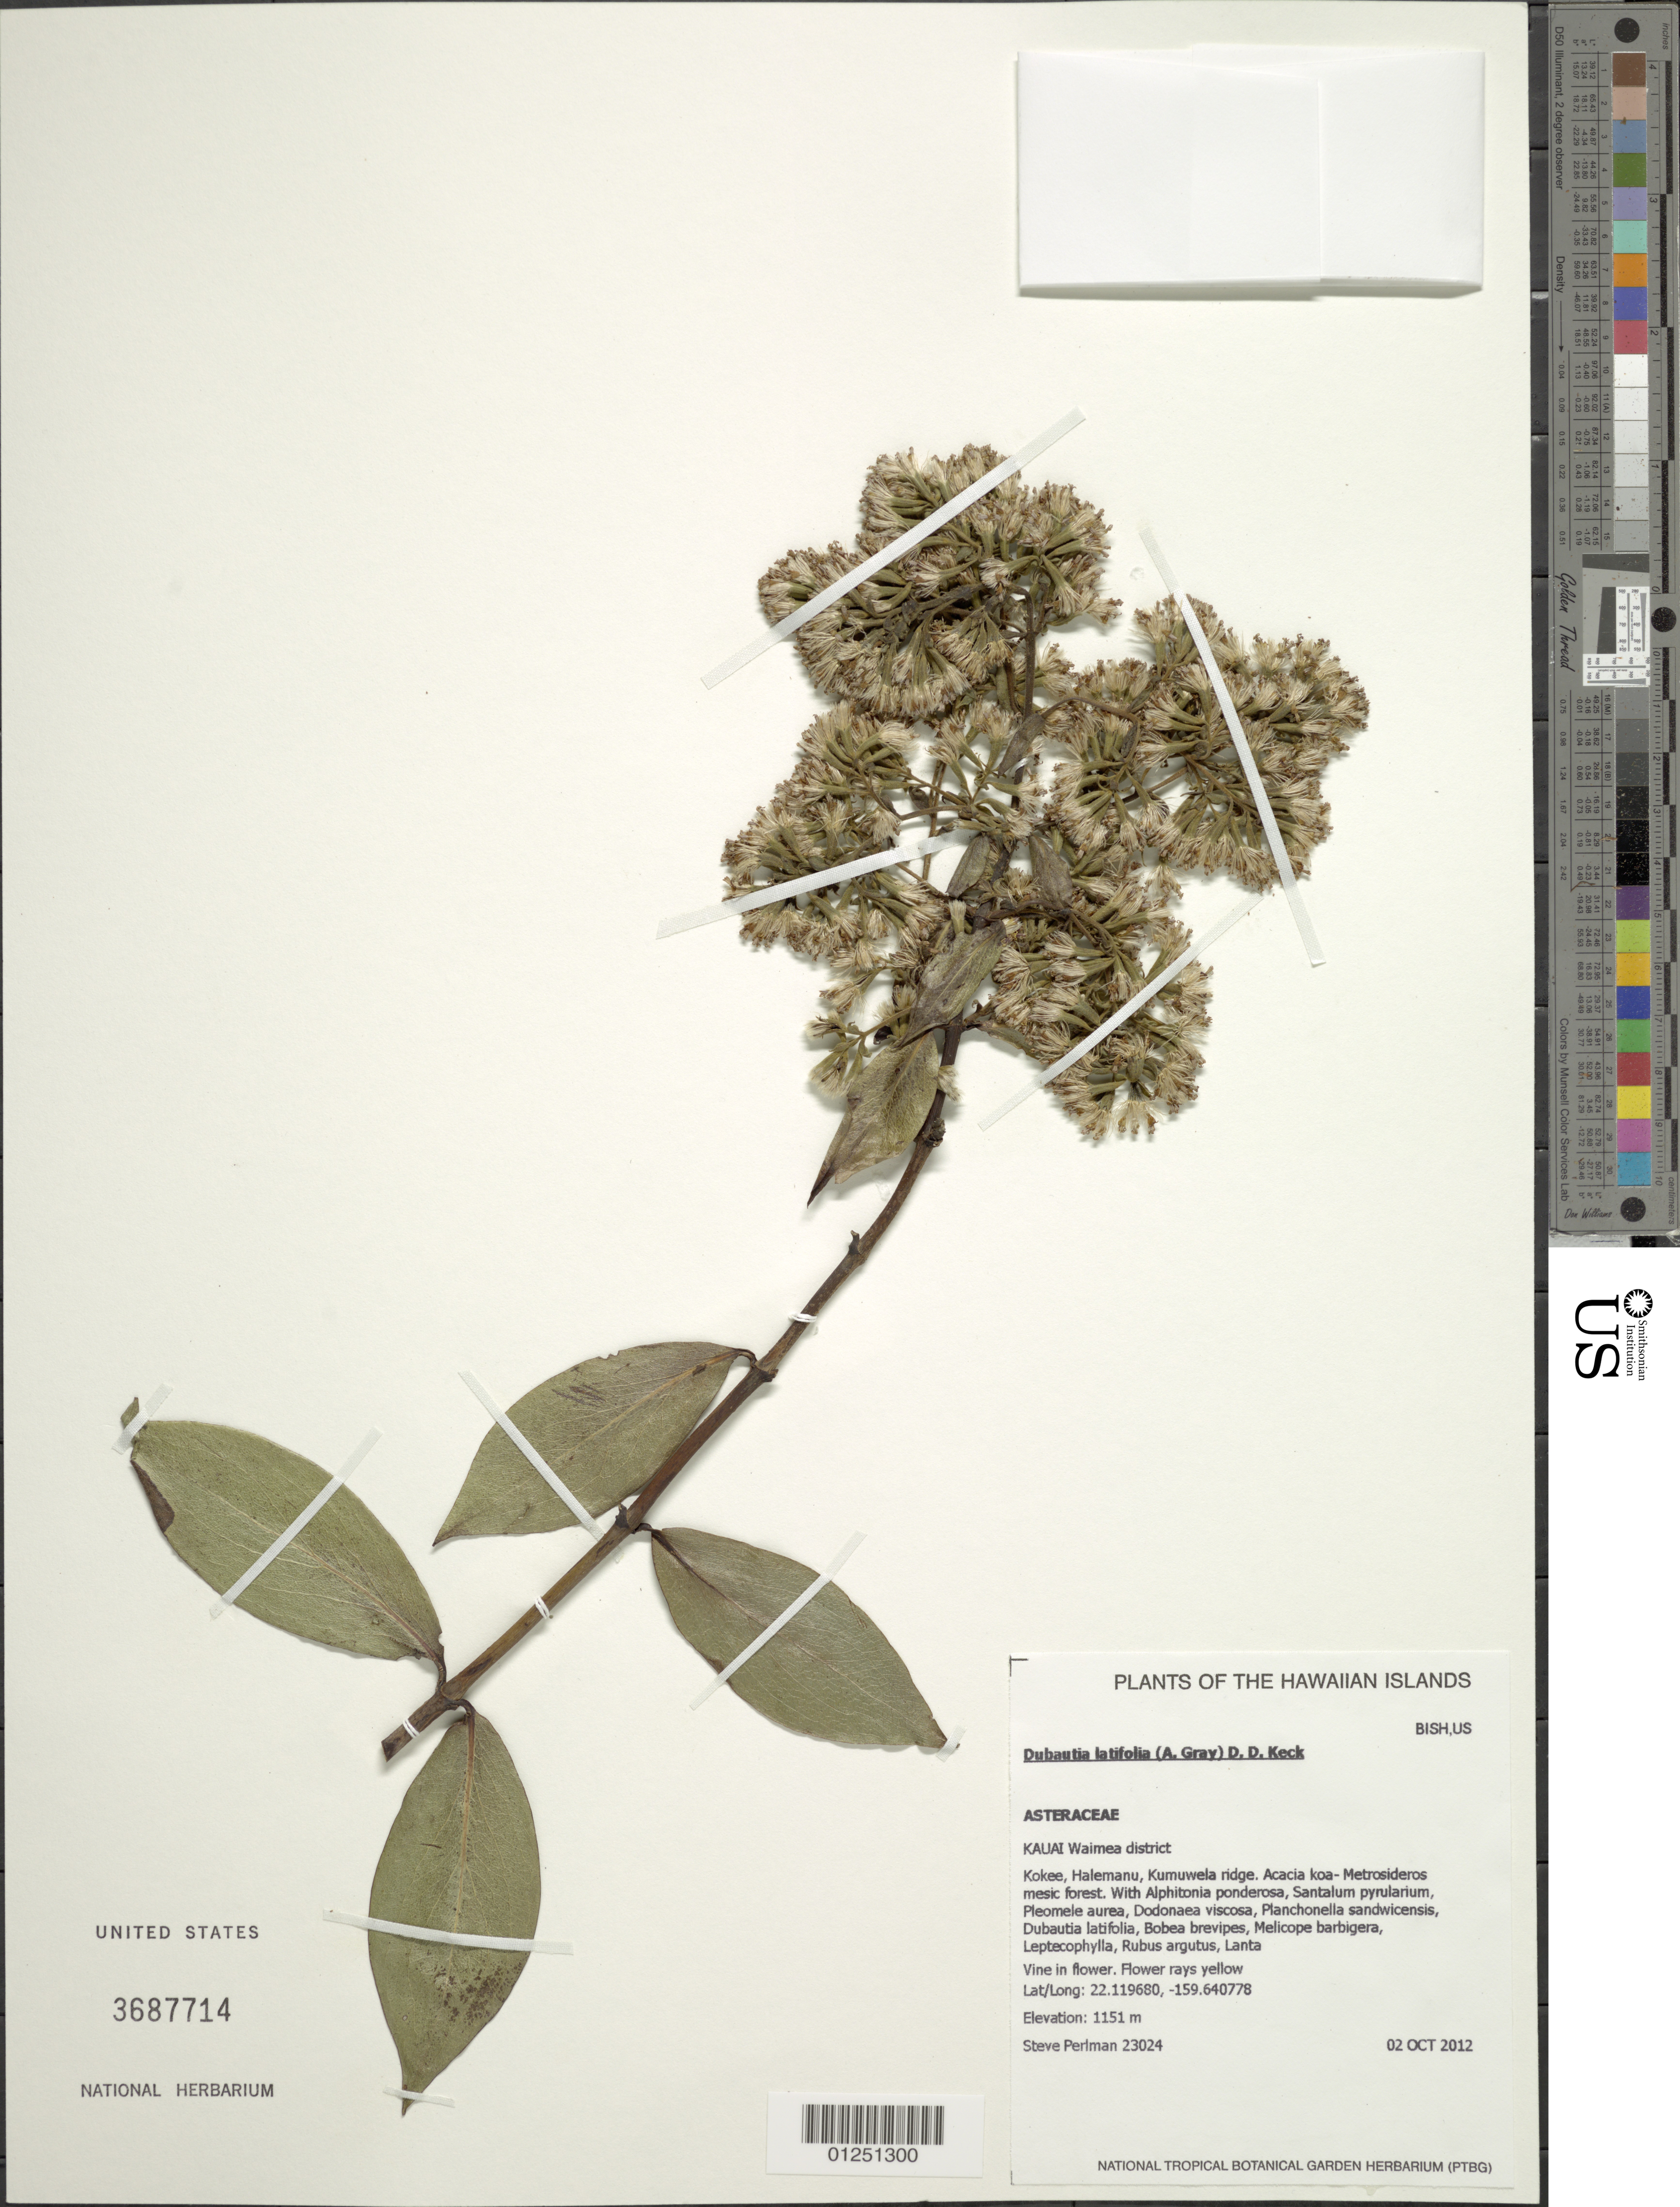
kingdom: Plantae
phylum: Tracheophyta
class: Magnoliopsida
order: Asterales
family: Asteraceae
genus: Dubautia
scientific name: Dubautia latifolia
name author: (A. Gray) D.D. Keck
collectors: S. P. Perlman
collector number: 23024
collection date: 2012-10-02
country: United States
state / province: Hawaii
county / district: Kauai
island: Kaua'i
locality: Waimea District, Kokee, Halemanu, Kumuwela Ridge.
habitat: Mesic forest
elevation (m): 1151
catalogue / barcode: US 3687714